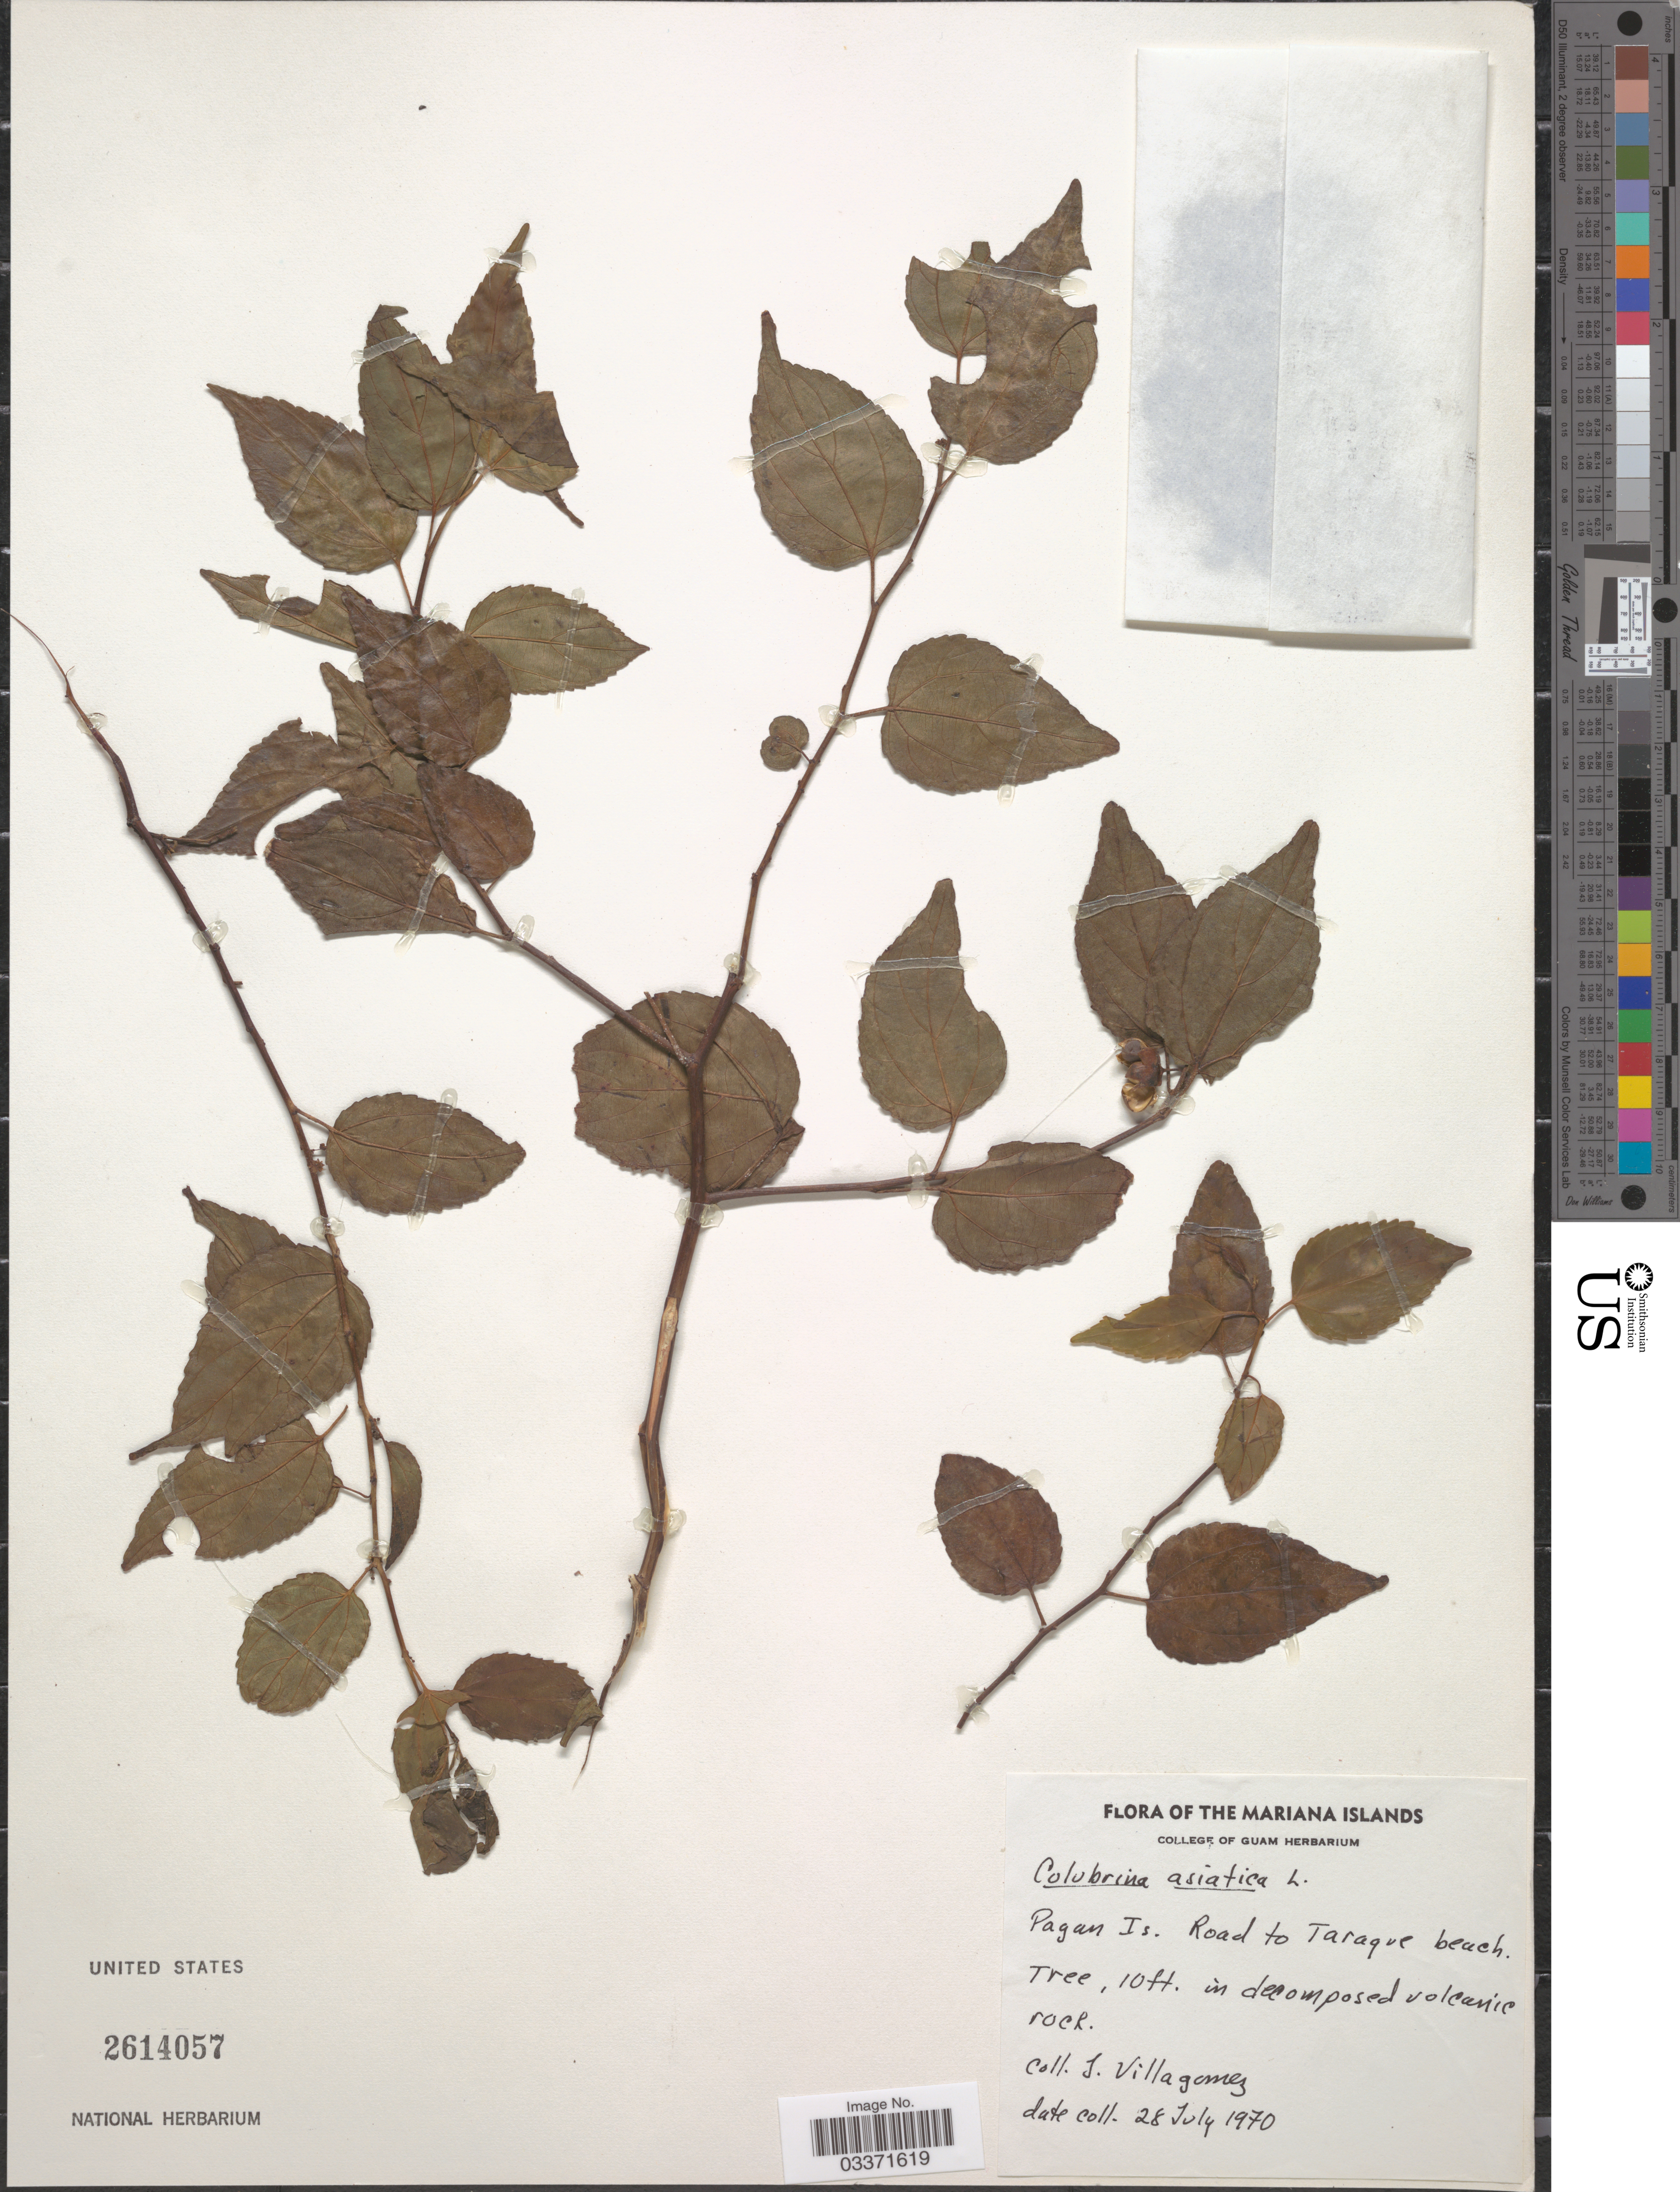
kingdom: Plantae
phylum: Tracheophyta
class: Magnoliopsida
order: Rosales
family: Rhamnaceae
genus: Colubrina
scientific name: Colubrina asiatica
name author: (L.) Brongn.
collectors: J. Villagomez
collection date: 1970-07-28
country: Northern Mariana Islands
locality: The Mariana Islands, Pagan Is. Road to Taraque beach.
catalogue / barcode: US 2614057